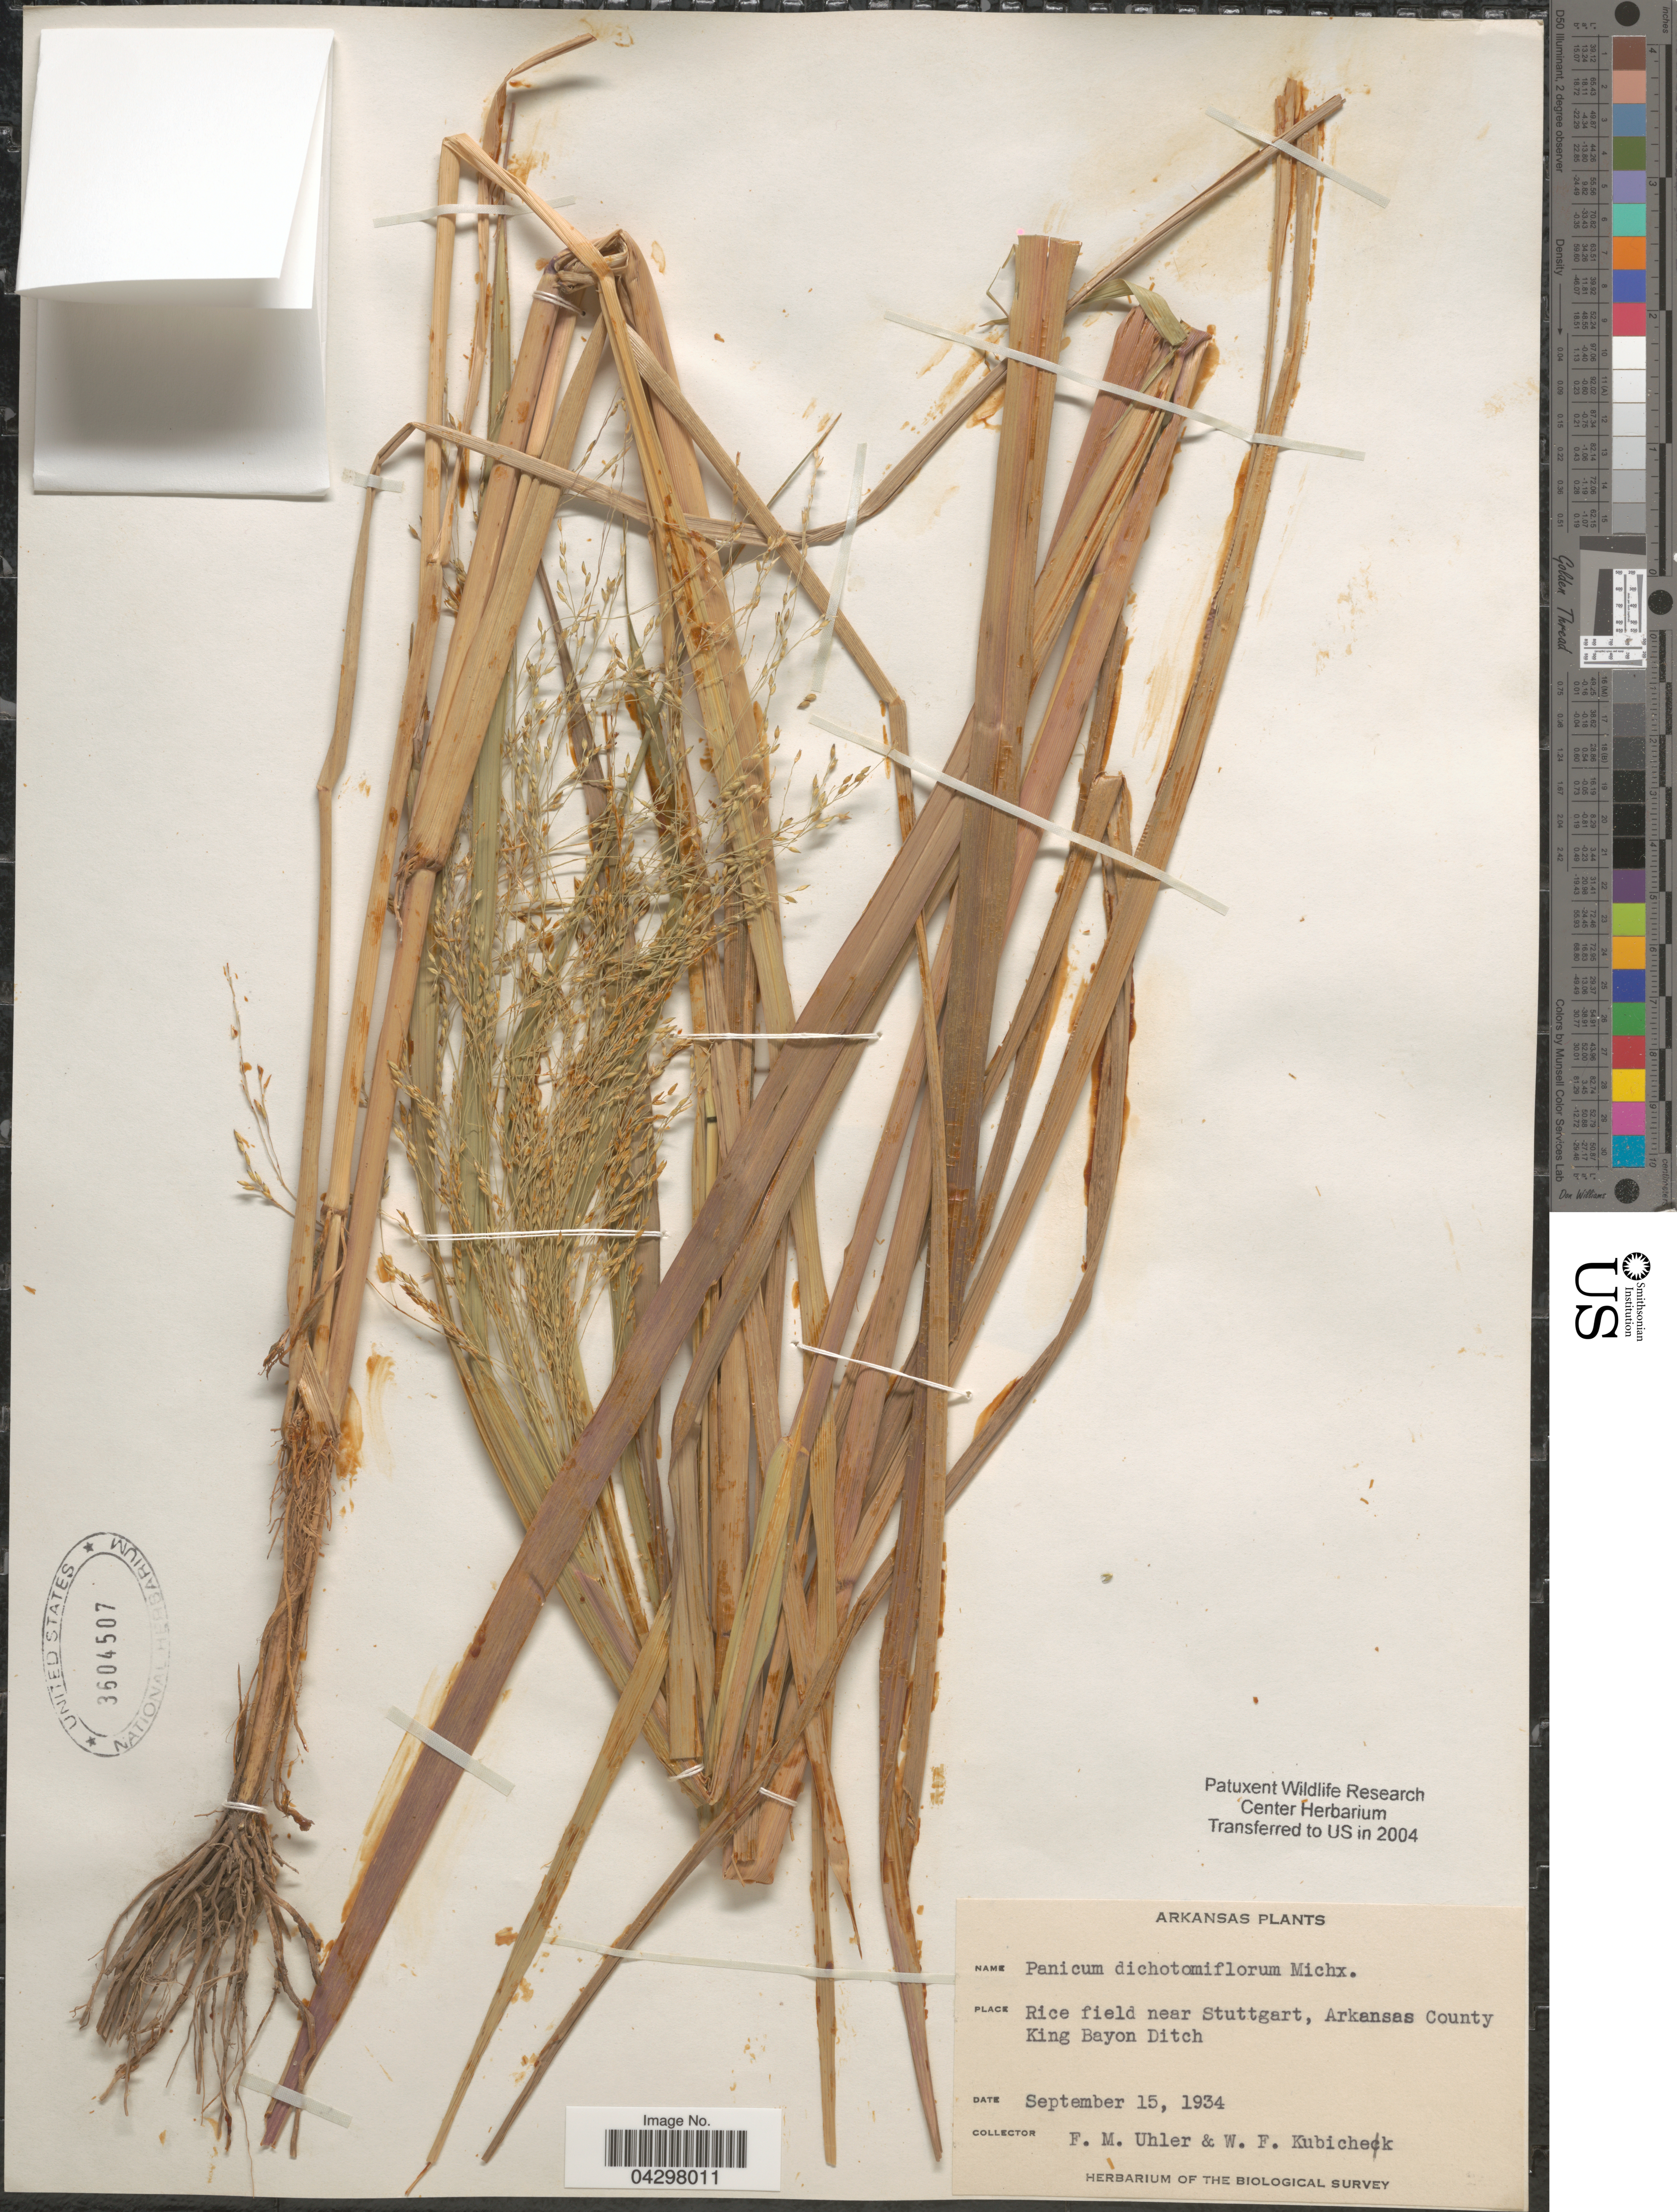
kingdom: Plantae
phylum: Tracheophyta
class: Liliopsida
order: Poales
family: Poaceae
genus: Panicum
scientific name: Panicum dichotomiflorum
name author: Michx.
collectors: F. M. Uhler & W. Kubichek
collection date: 1934-09-15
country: United States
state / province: Arkansas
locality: Rice field near Stuttgart, Arkansas County. King Bayon Ditch. The Biological Survey.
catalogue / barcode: US 3604507